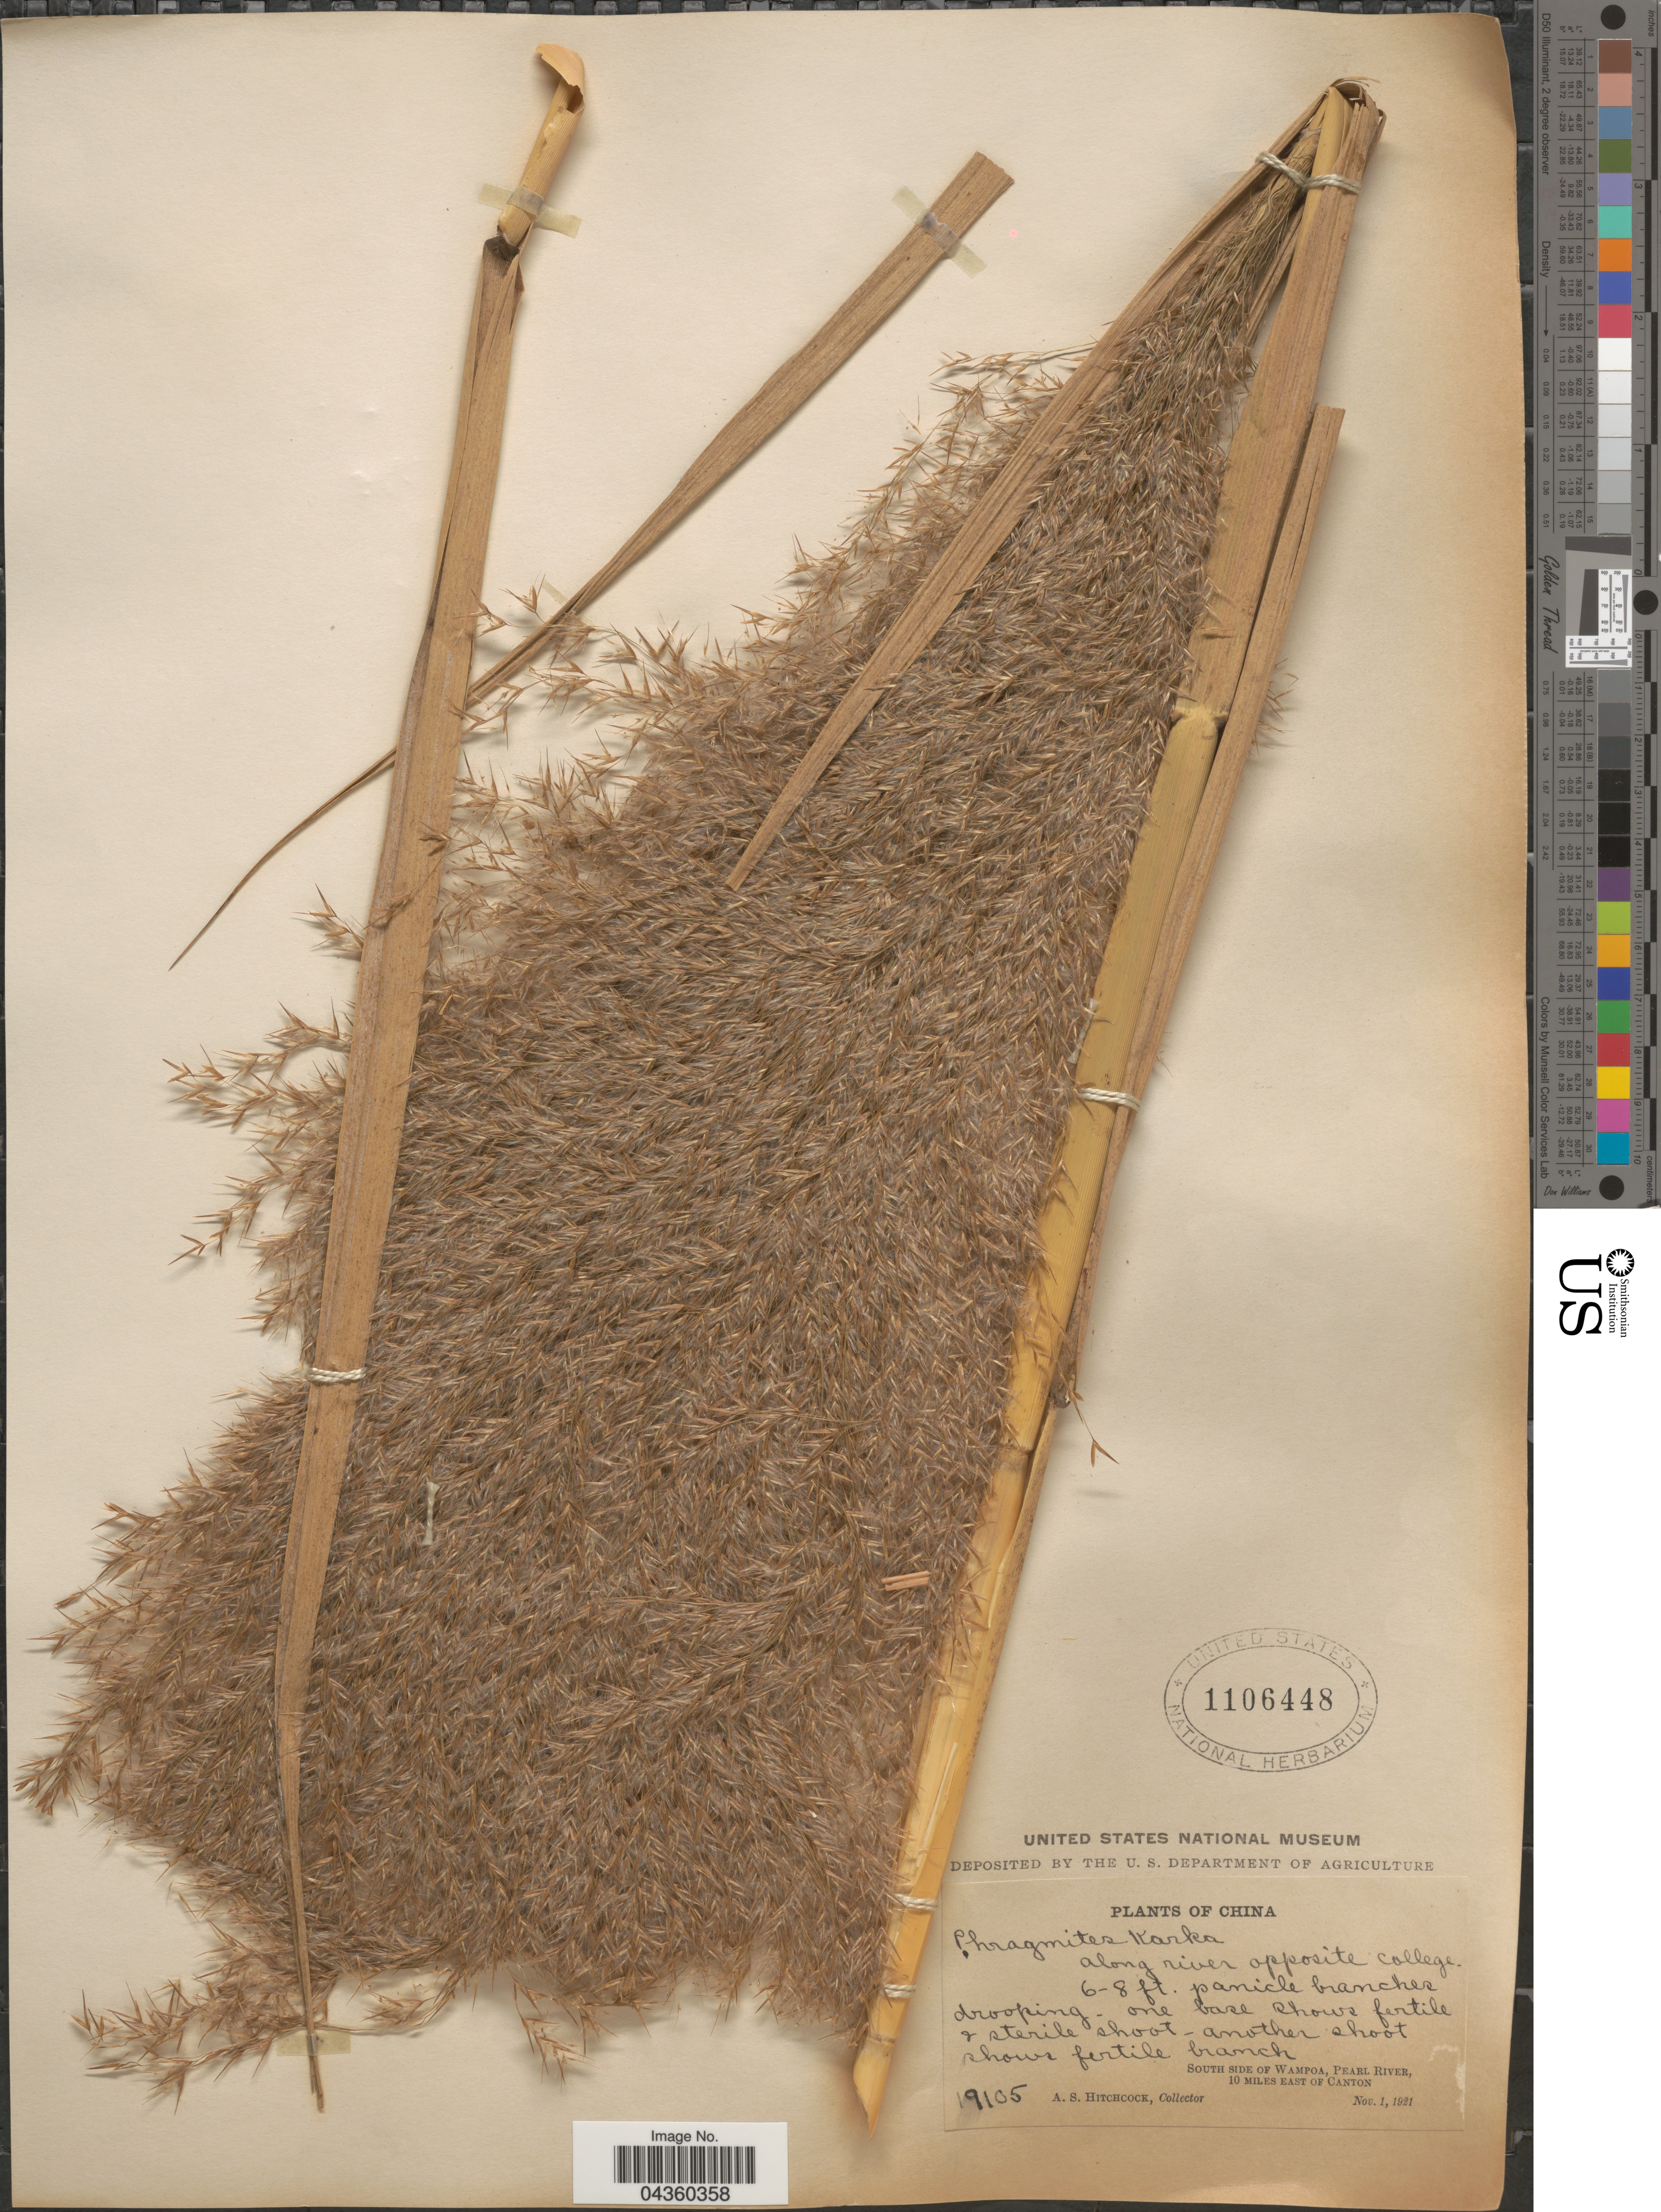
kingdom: Plantae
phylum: Tracheophyta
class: Liliopsida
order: Poales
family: Poaceae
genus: Phragmites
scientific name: Phragmites karka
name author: (Retz.) Trin. ex Steud.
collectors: A. S. Hitchcock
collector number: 19105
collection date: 1921-11-01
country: China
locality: South side of Wampoa, Pearl River, 10 miles east of Canton.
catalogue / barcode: US 1106448